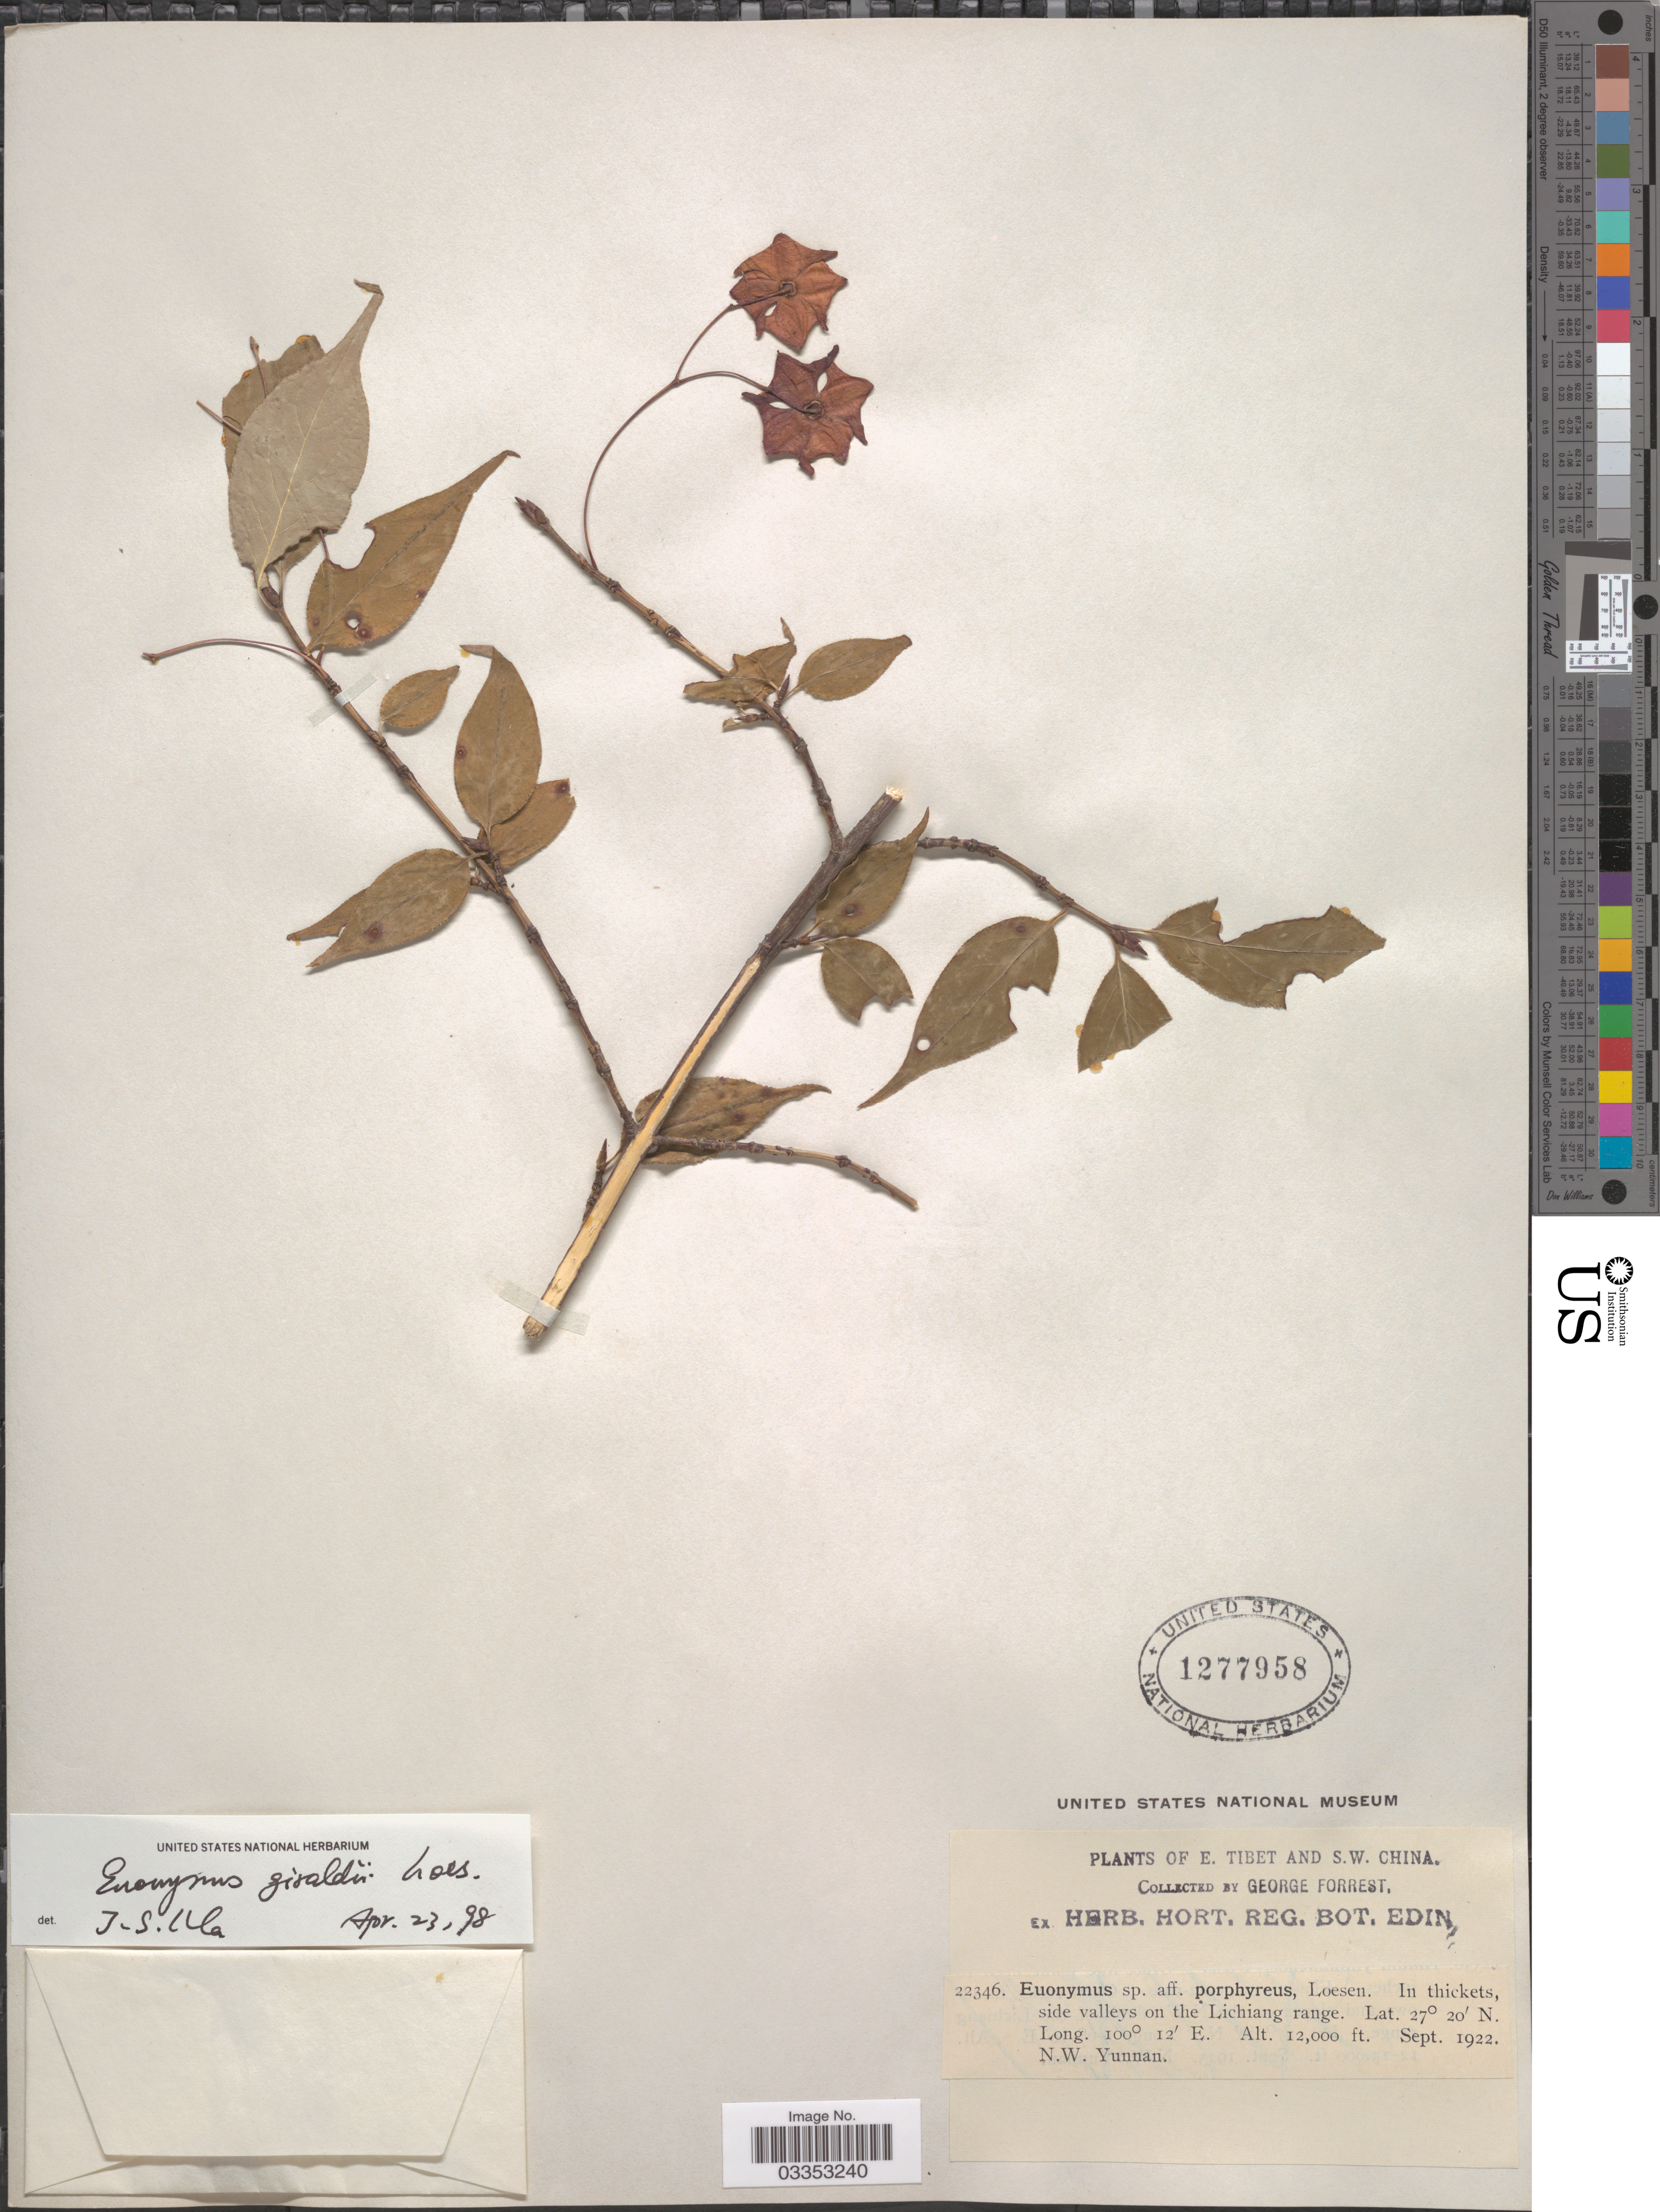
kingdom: Plantae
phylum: Tracheophyta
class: Magnoliopsida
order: Celastrales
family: Celastraceae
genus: Euonymus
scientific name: Euonymus giraldii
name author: Loes. ex Diels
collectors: G. Forrest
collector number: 22346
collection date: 1922-09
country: China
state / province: Yunnan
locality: E. Tibet and S.W. China. In thickets, side valleys on the Lichiang range. N.W. Yunnan.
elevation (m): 3658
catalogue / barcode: US 1277958